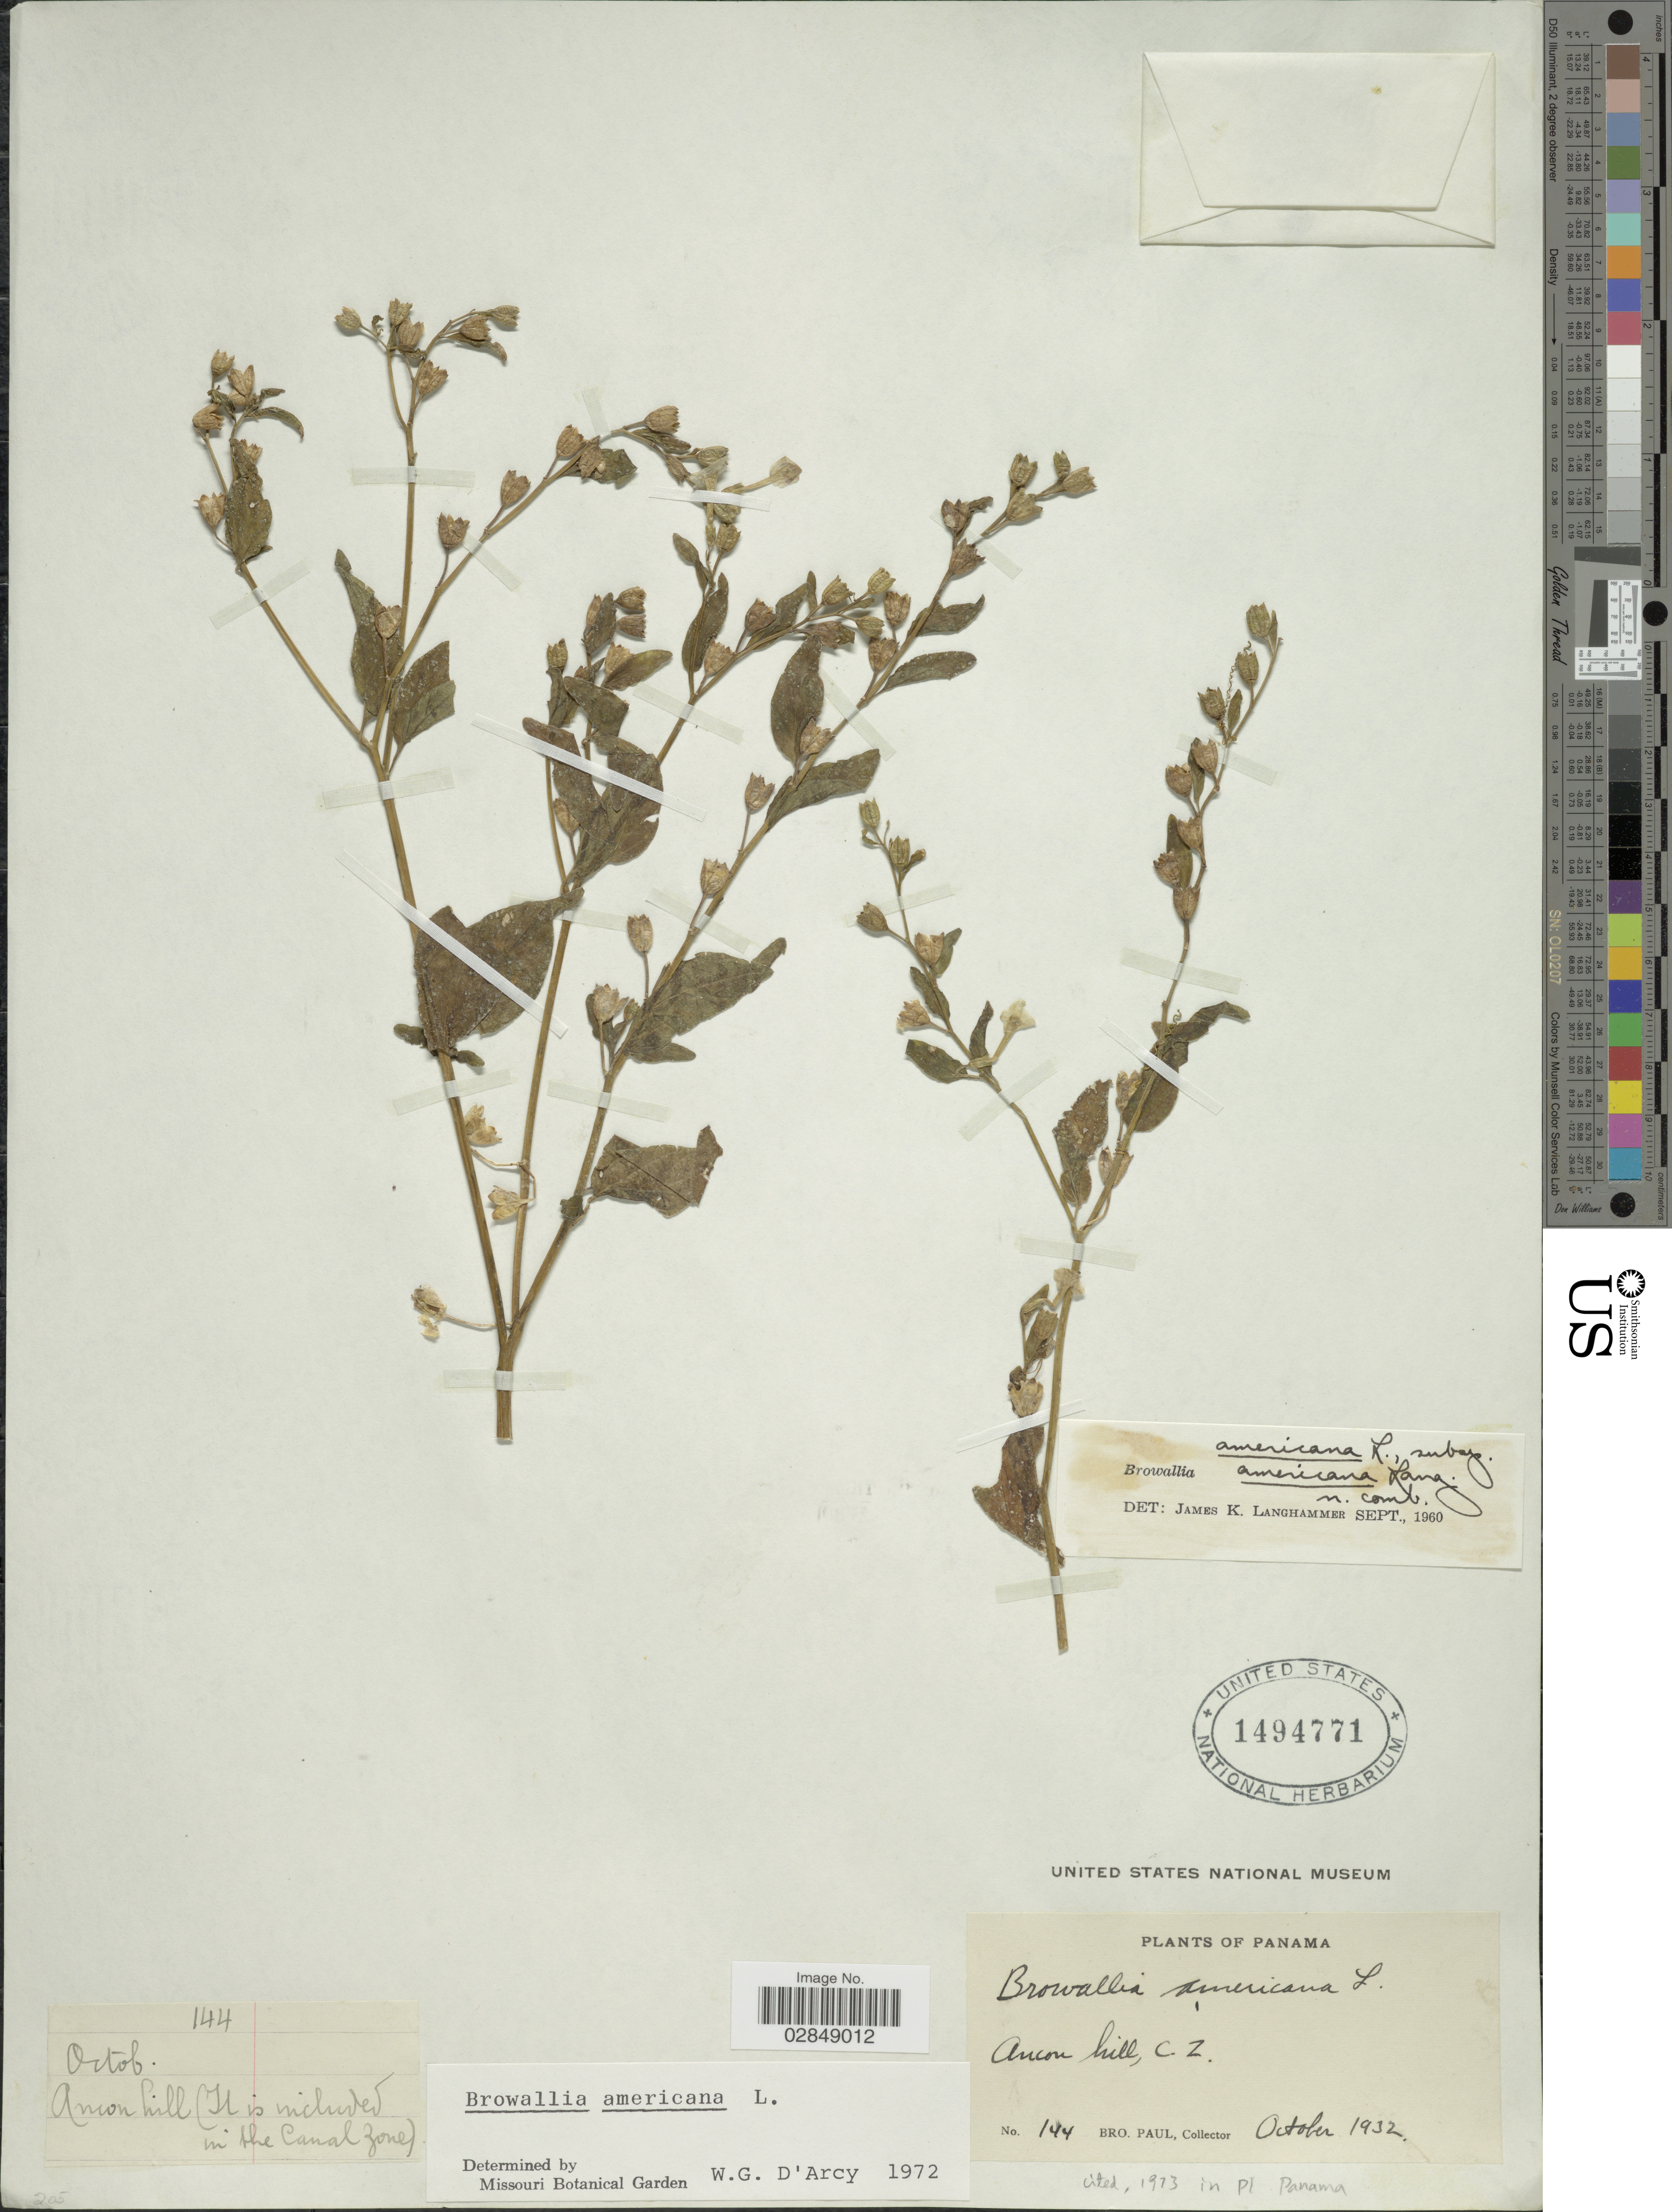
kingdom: Plantae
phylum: Tracheophyta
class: Magnoliopsida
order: Solanales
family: Solanaceae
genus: Browallia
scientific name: Browallia americana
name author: L.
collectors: B. Paul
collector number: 144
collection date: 1932-10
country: Panama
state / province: Colón / Panamá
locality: Ancon hill. C.Z.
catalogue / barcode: US 1494771